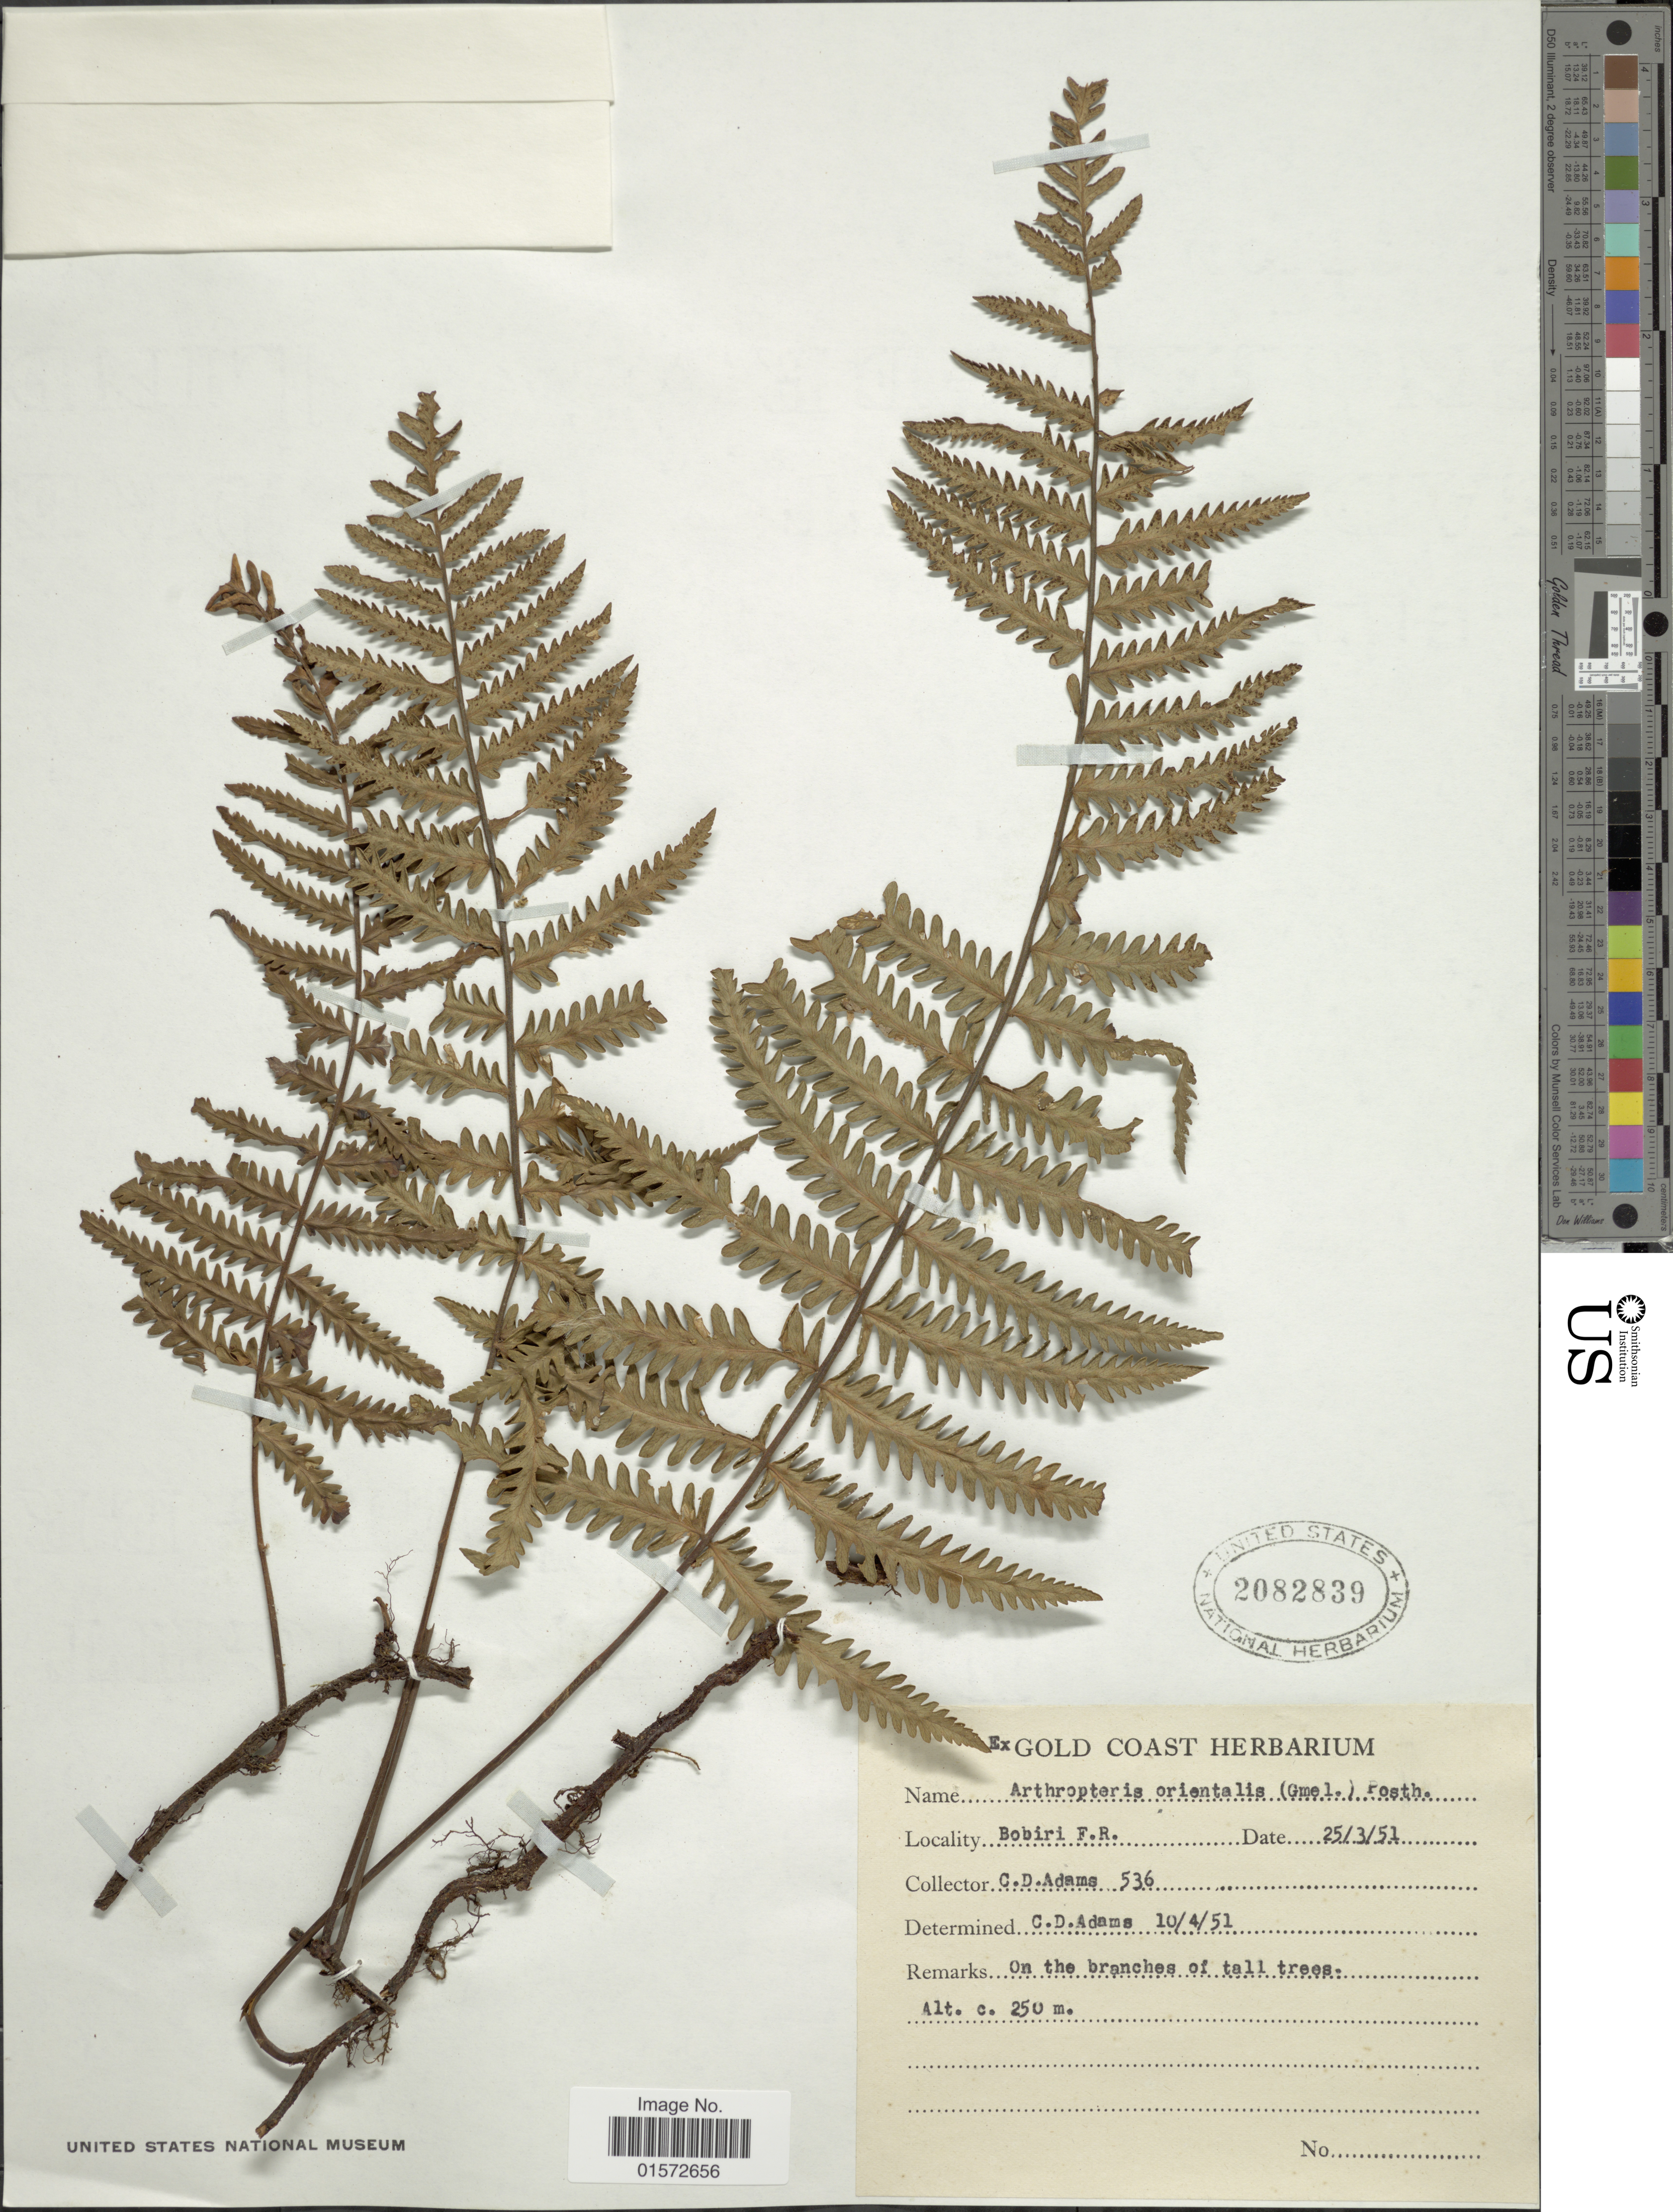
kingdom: Plantae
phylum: Tracheophyta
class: Polypodiopsida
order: Polypodiales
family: Tectariaceae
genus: Arthropteris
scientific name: Arthropteris orientalis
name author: (J.F. Gmel.) Posth.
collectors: C. D. Adams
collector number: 536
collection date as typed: Transcribed d/m/y: 25/3/51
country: Ghana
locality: Gold Coast. Bobiri F. R.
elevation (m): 250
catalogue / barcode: US 2082839